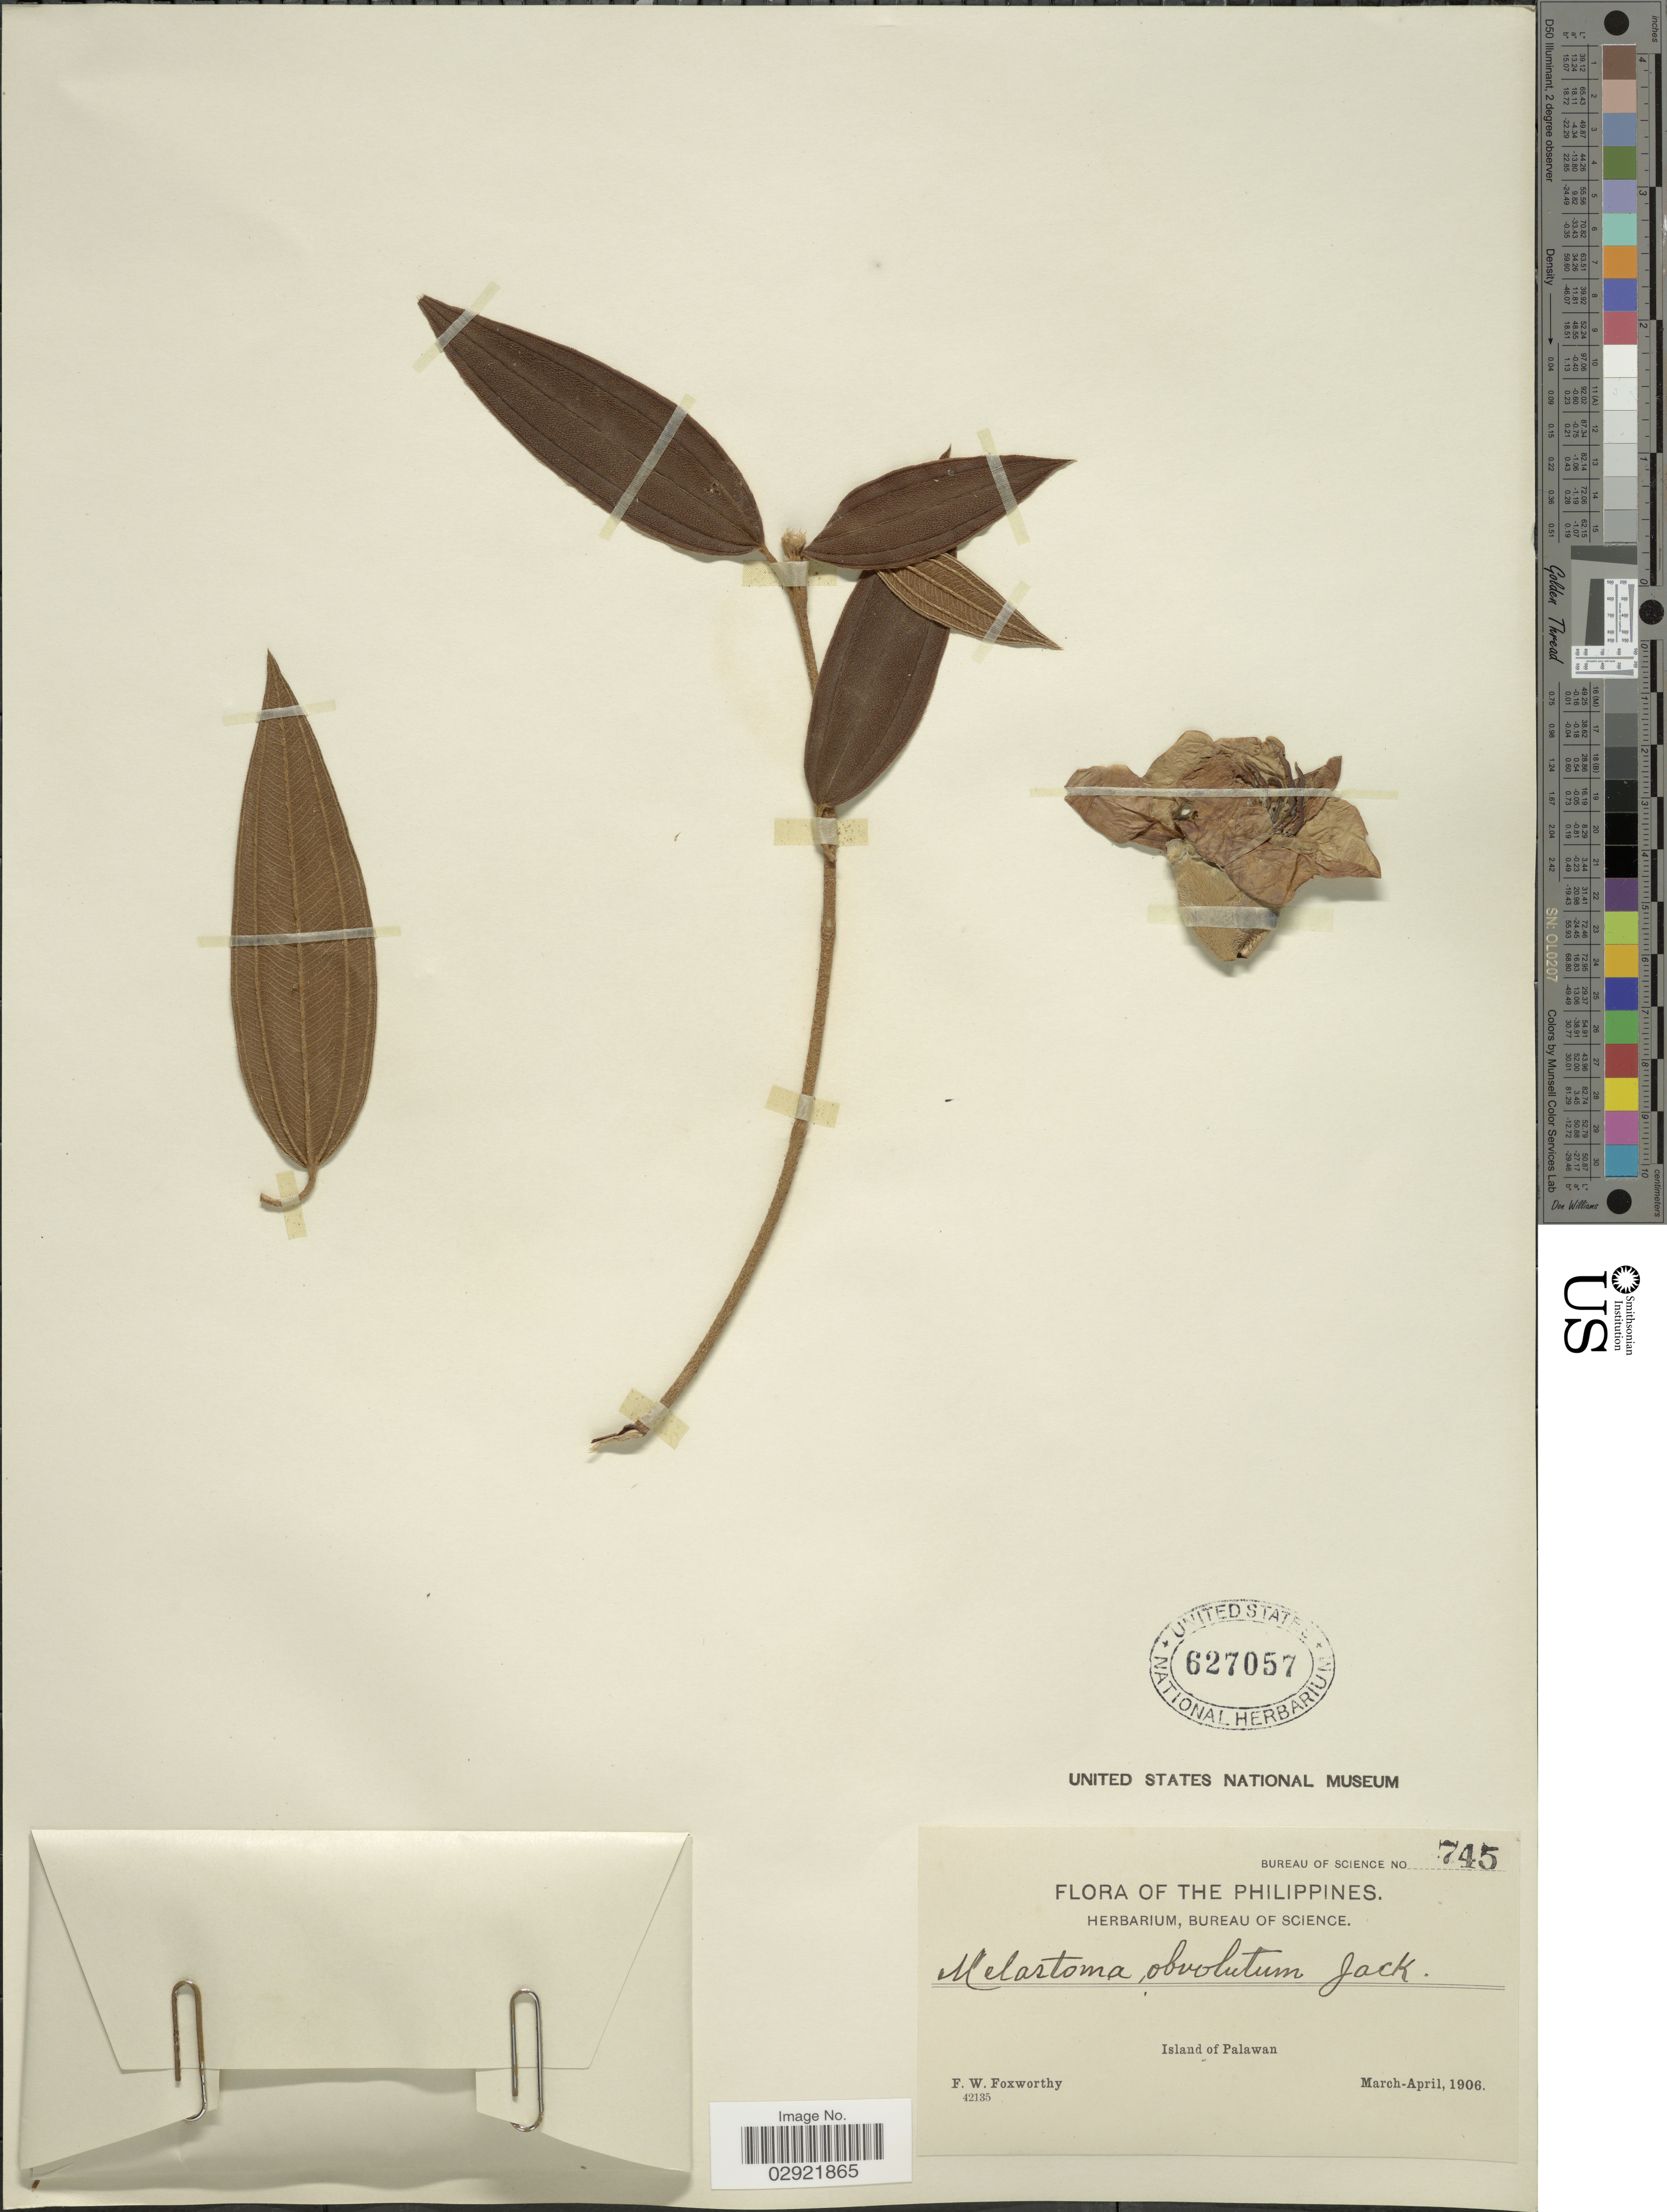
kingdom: Plantae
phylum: Tracheophyta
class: Magnoliopsida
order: Myrtales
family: Melastomataceae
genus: Melastoma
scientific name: Melastoma malabathricum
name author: L.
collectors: F. W. Foxworthy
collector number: Bureau of Science 745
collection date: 1906-03/1906-04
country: Philippines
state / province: Mimaropa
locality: Island of Palawan.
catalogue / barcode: US 627057